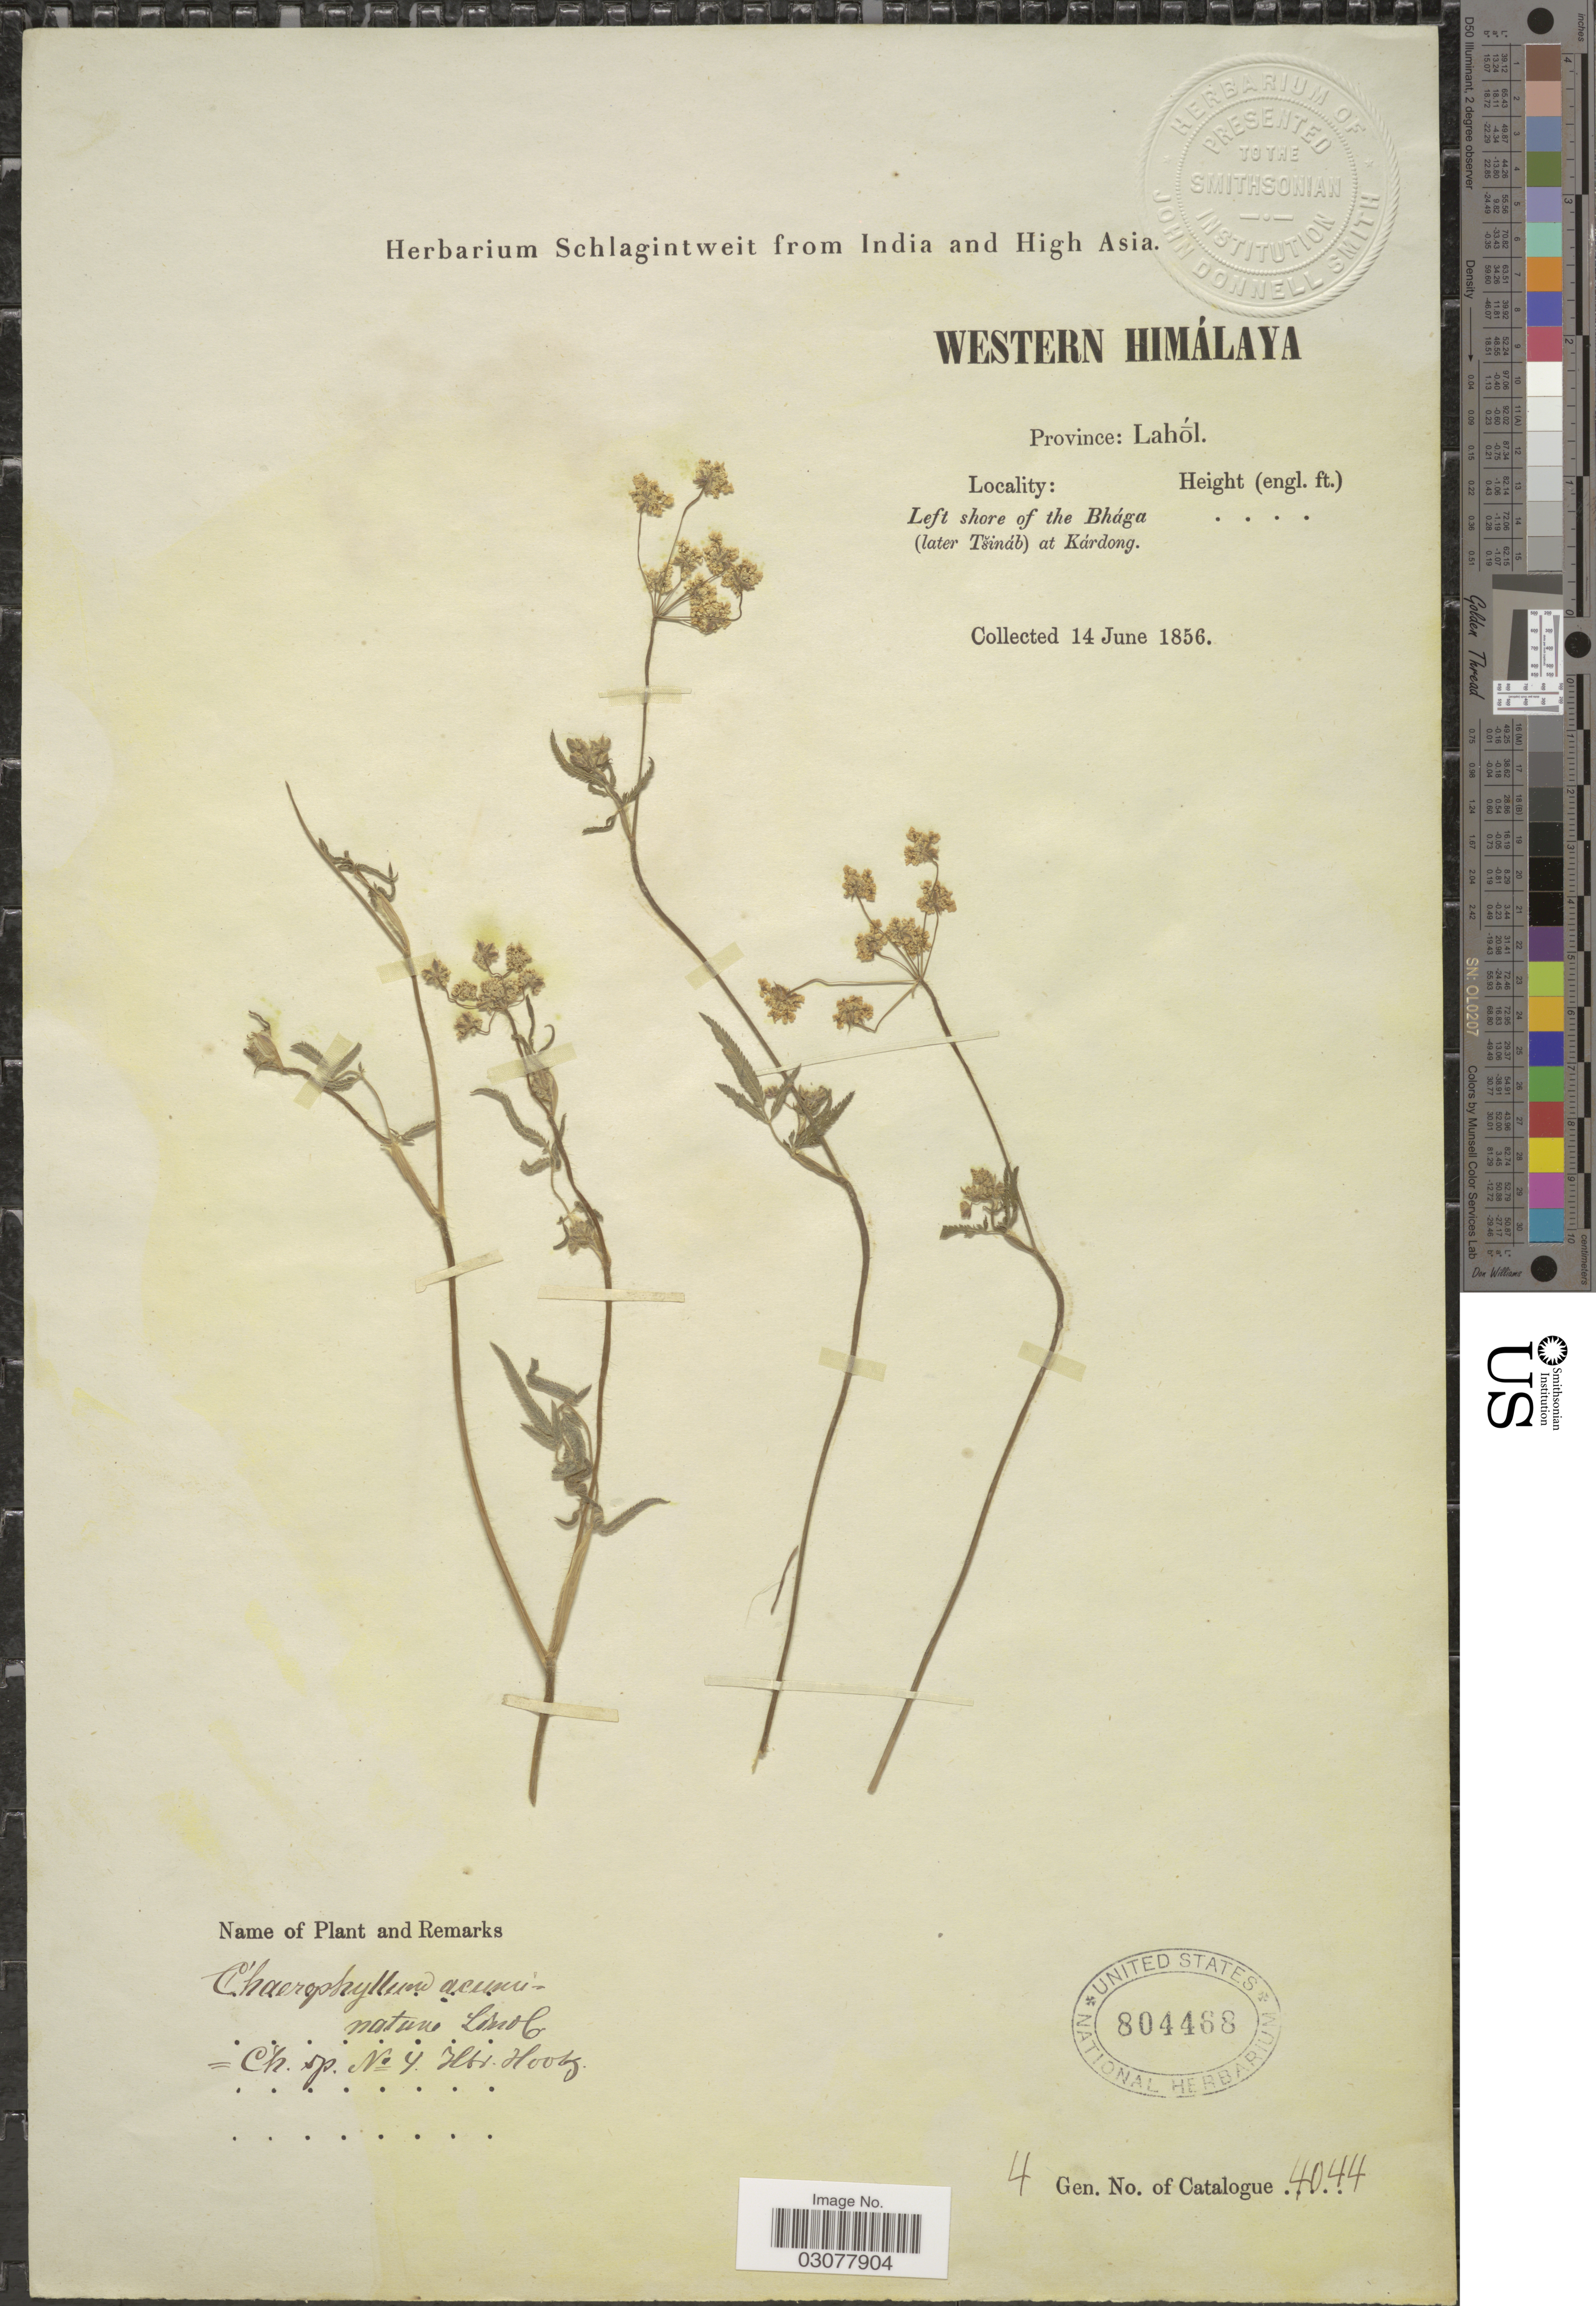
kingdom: Plantae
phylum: Tracheophyta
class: Magnoliopsida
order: Apiales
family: Apiaceae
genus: Chaerophyllum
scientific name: Chaerophyllum acuminatum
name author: Lindl.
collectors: ex herb. Schlagintweit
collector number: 4044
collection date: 1856-06-14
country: India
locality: Western Himálaya, Province: Lahól, Left shore of the Bhága (later Tsináb) at Kárdong.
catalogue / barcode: US 804468